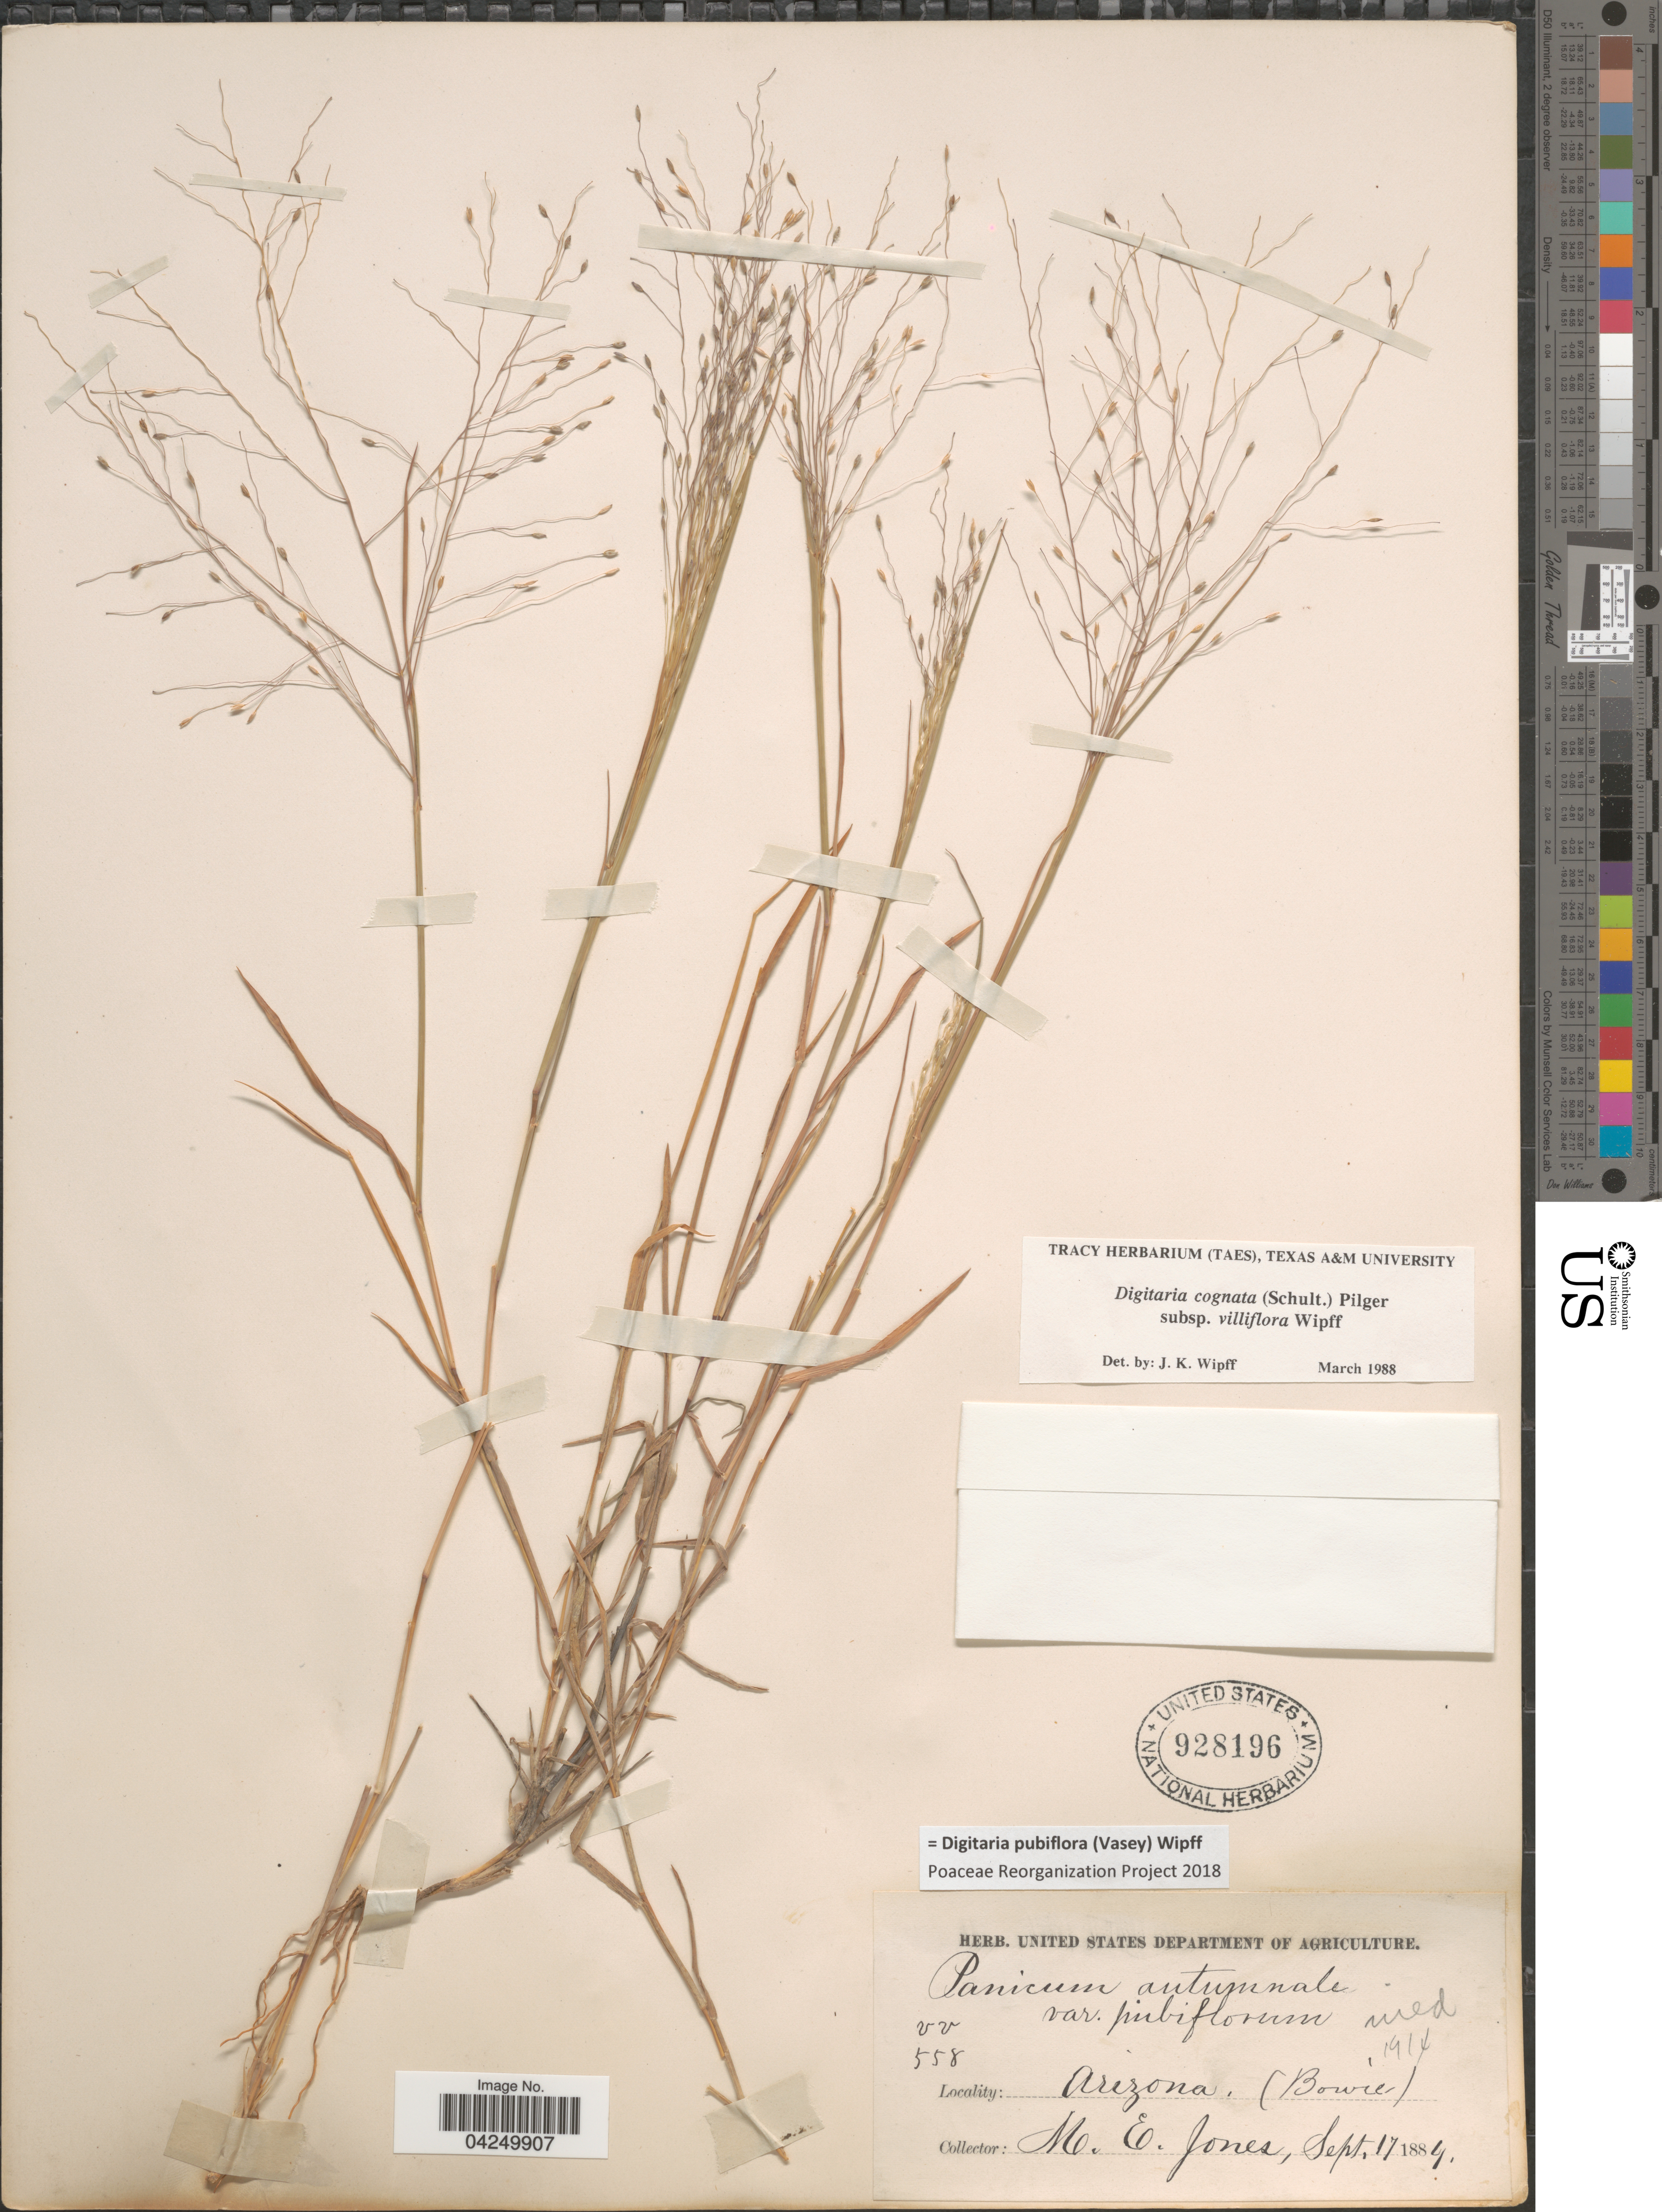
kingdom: Plantae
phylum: Tracheophyta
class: Liliopsida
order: Poales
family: Poaceae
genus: Digitaria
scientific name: Digitaria pubiflora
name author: (Vasey) Wipff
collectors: M. E. Jones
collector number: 558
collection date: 1884-09-17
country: United States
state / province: Arizona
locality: (Bowie).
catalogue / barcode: US 928196